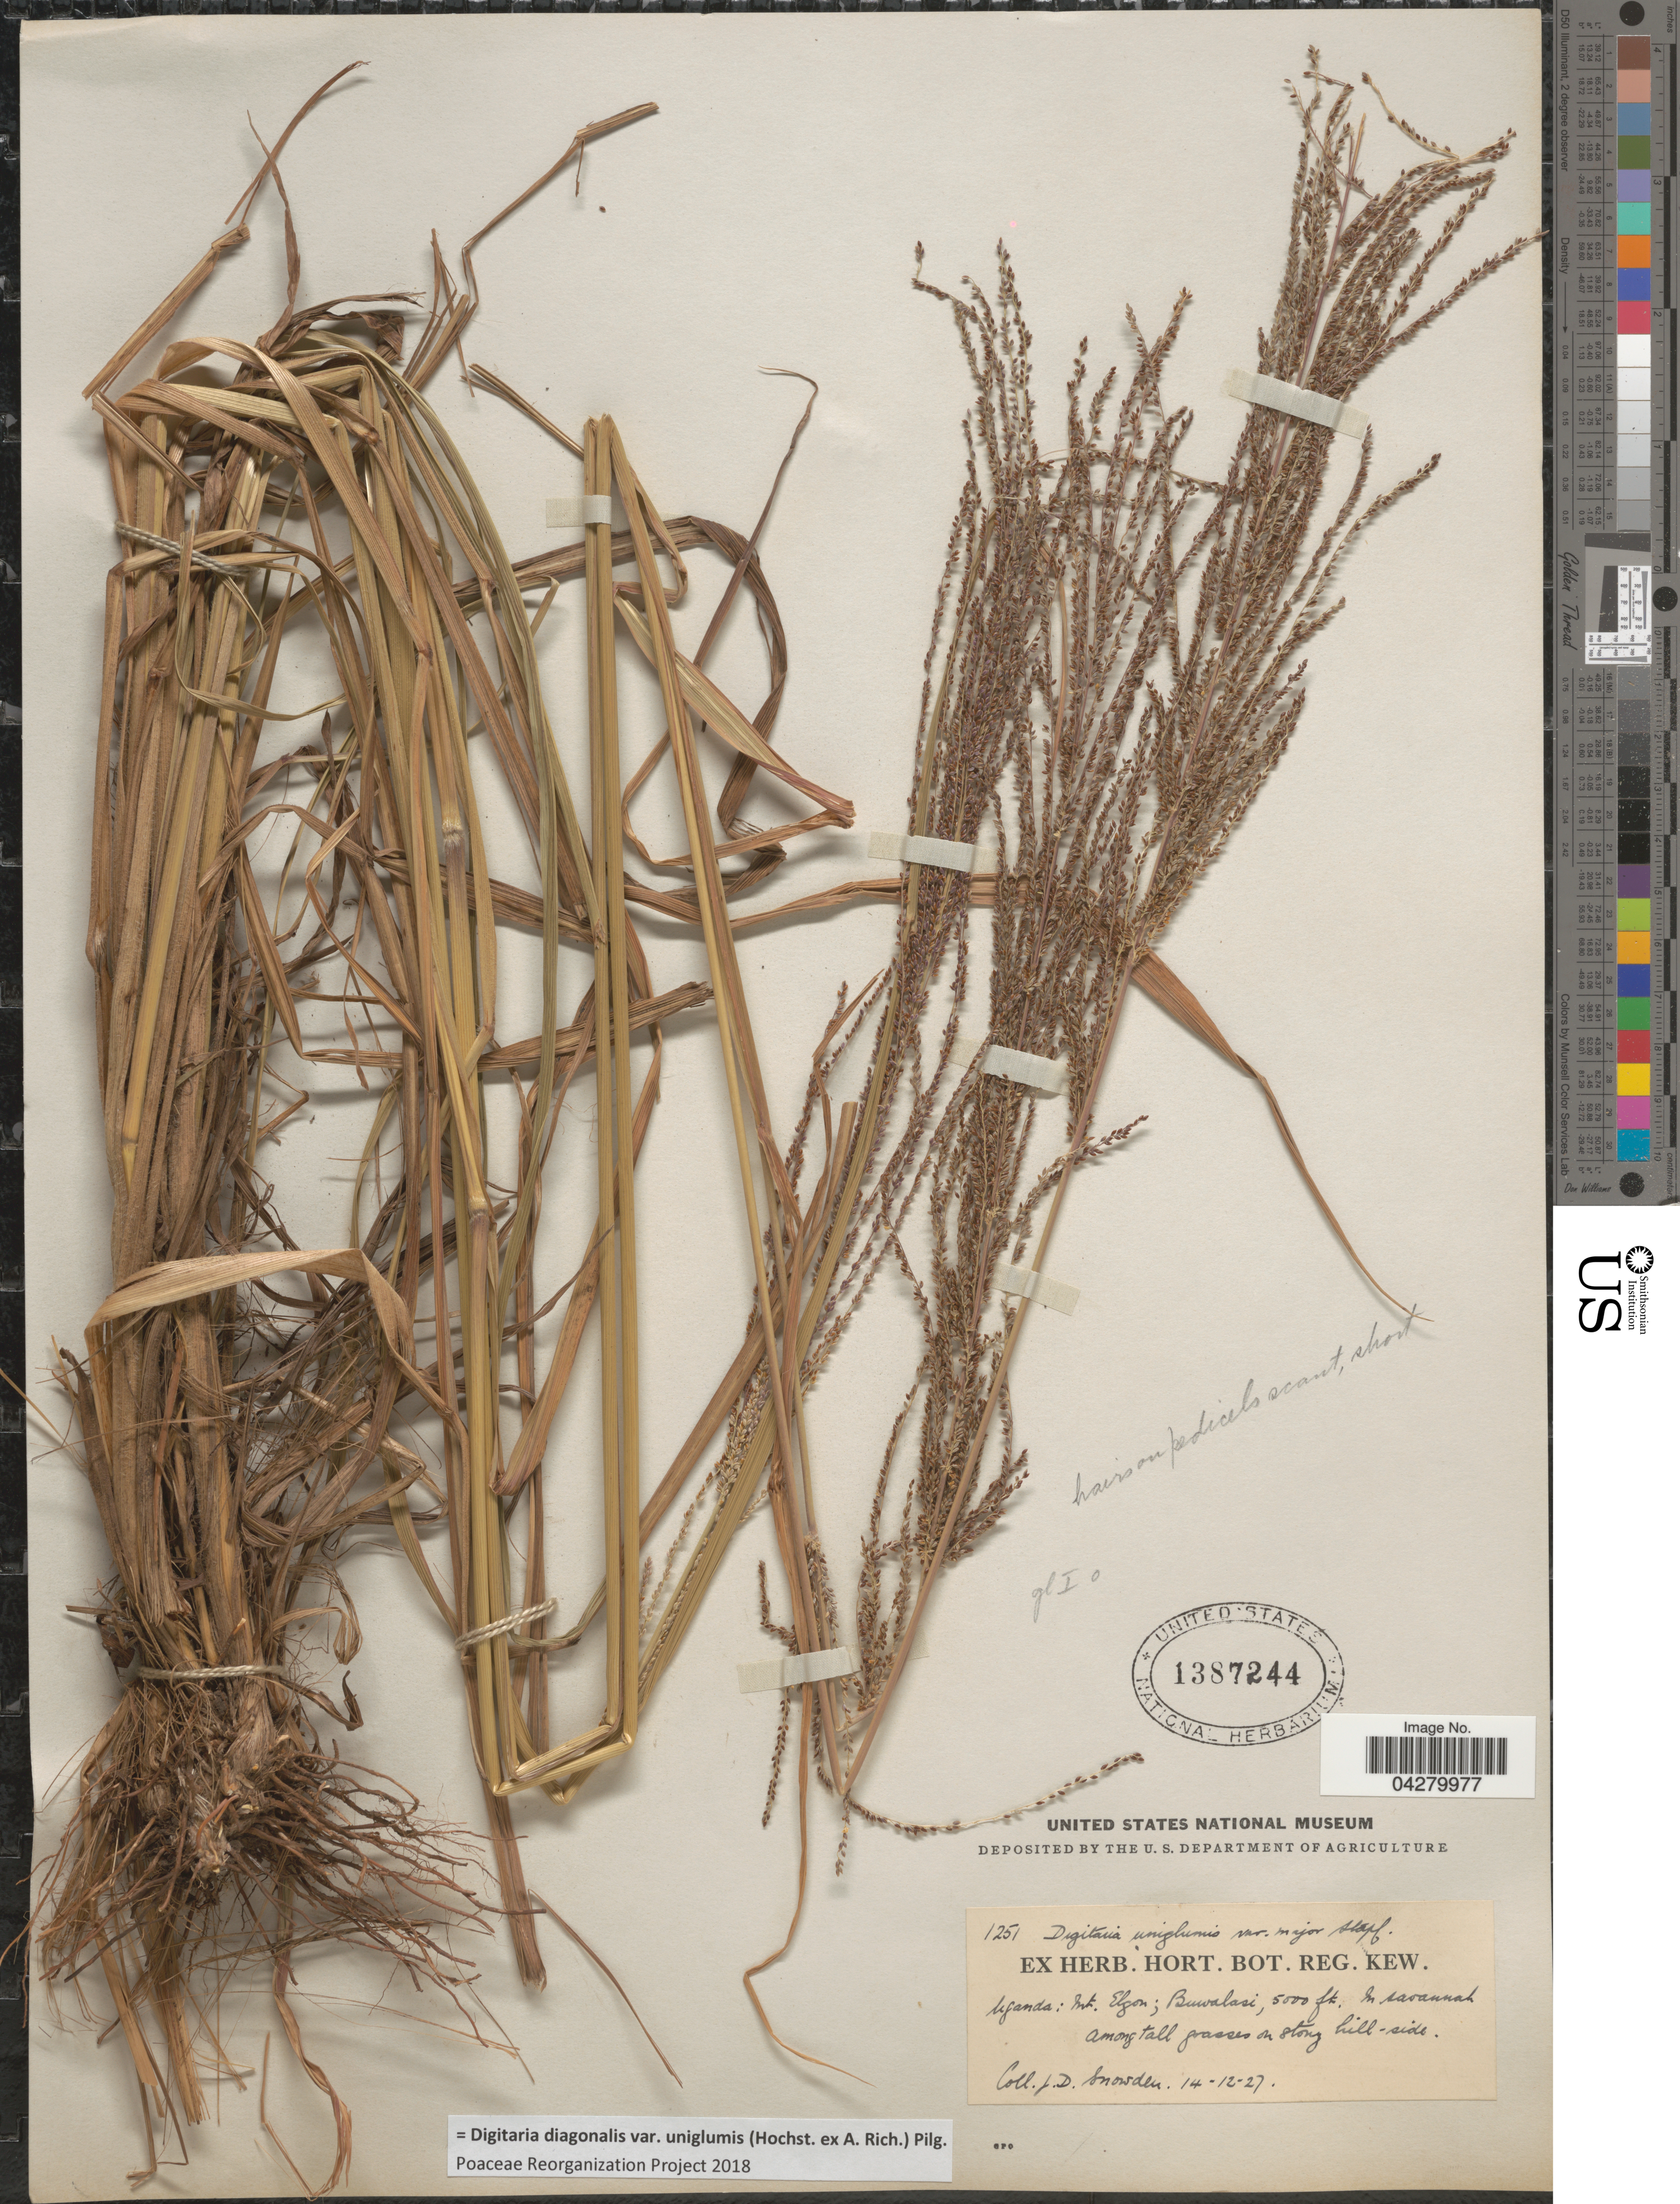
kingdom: Plantae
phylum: Tracheophyta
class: Liliopsida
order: Poales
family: Poaceae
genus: Digitaria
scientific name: Digitaria diagonalis var. uniglumis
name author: (Hochst. ex A. Rich.) Pilg.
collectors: J. Snowden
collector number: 1251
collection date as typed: Transcribed d/m/y: 14/12/27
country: Uganda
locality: Mt. Elzon; Buwalasi.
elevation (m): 1524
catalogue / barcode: US 1387244